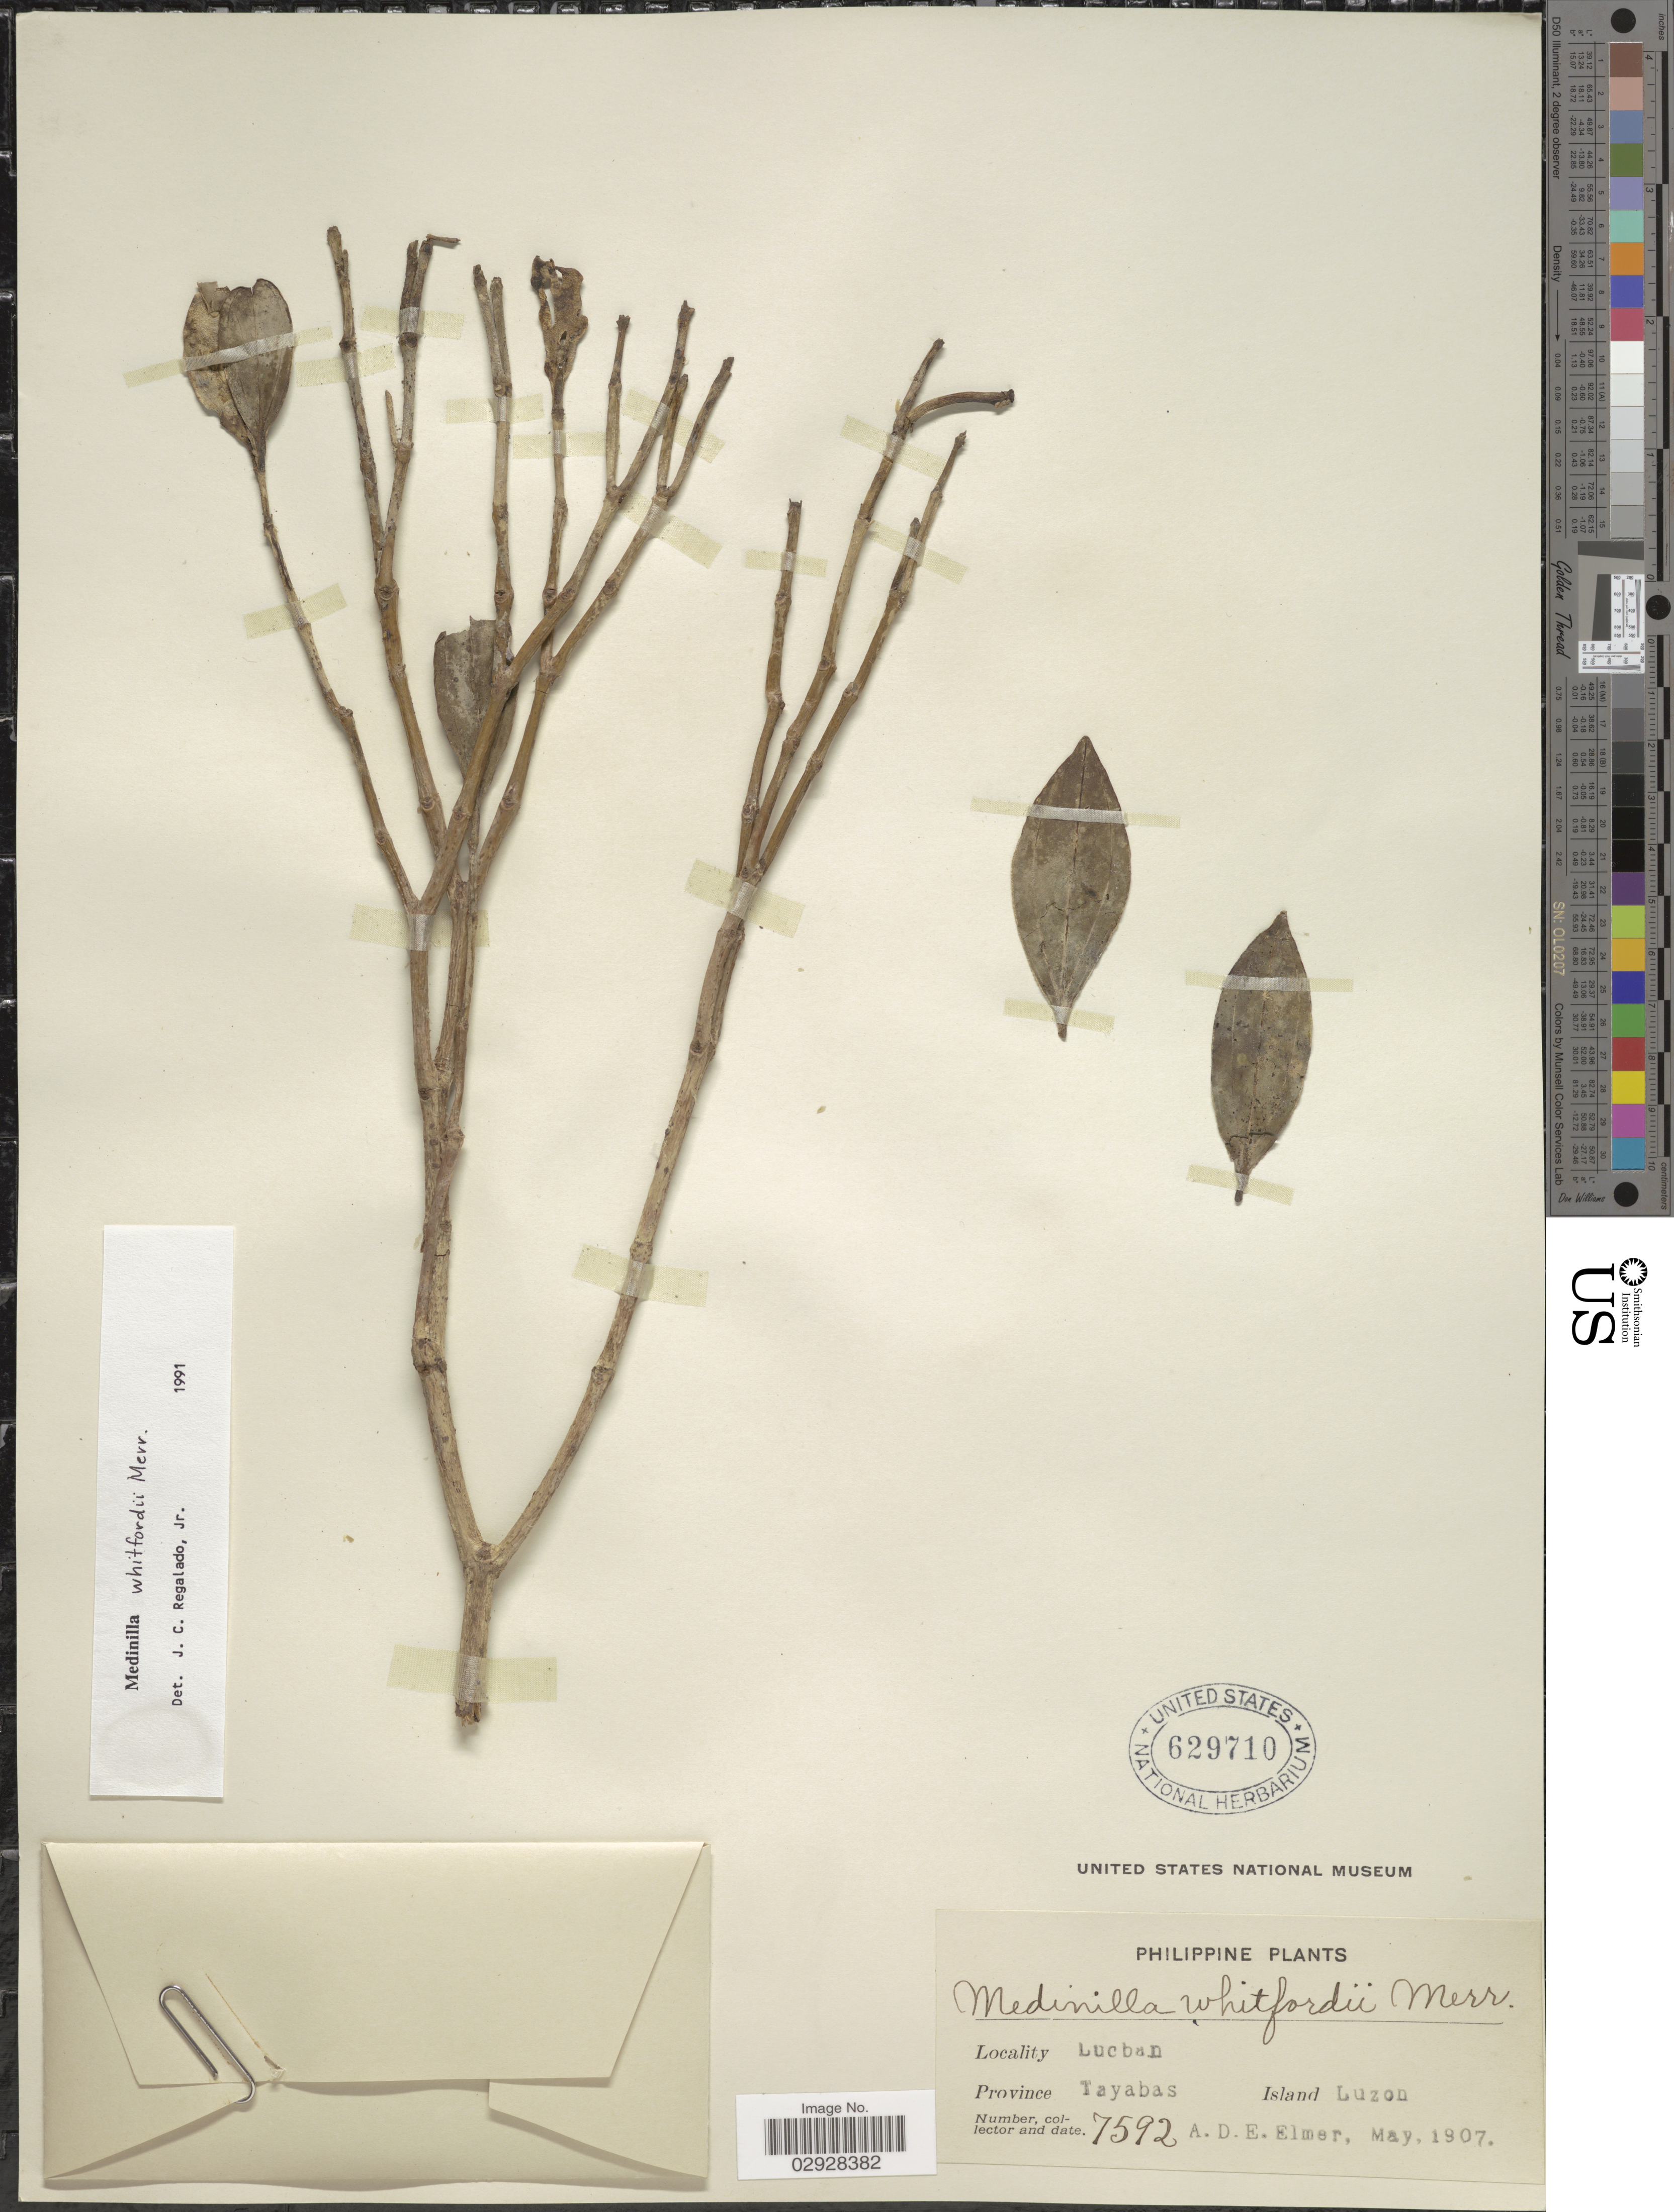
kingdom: Plantae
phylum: Tracheophyta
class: Magnoliopsida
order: Myrtales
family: Melastomataceae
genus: Medinilla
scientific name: Medinilla whitfordii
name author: Merr.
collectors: E. D. Merrill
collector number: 7592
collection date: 1907-05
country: Philippines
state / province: Calabarzon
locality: Luzon. Province Tayabas, Island Luzon.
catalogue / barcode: US 629710